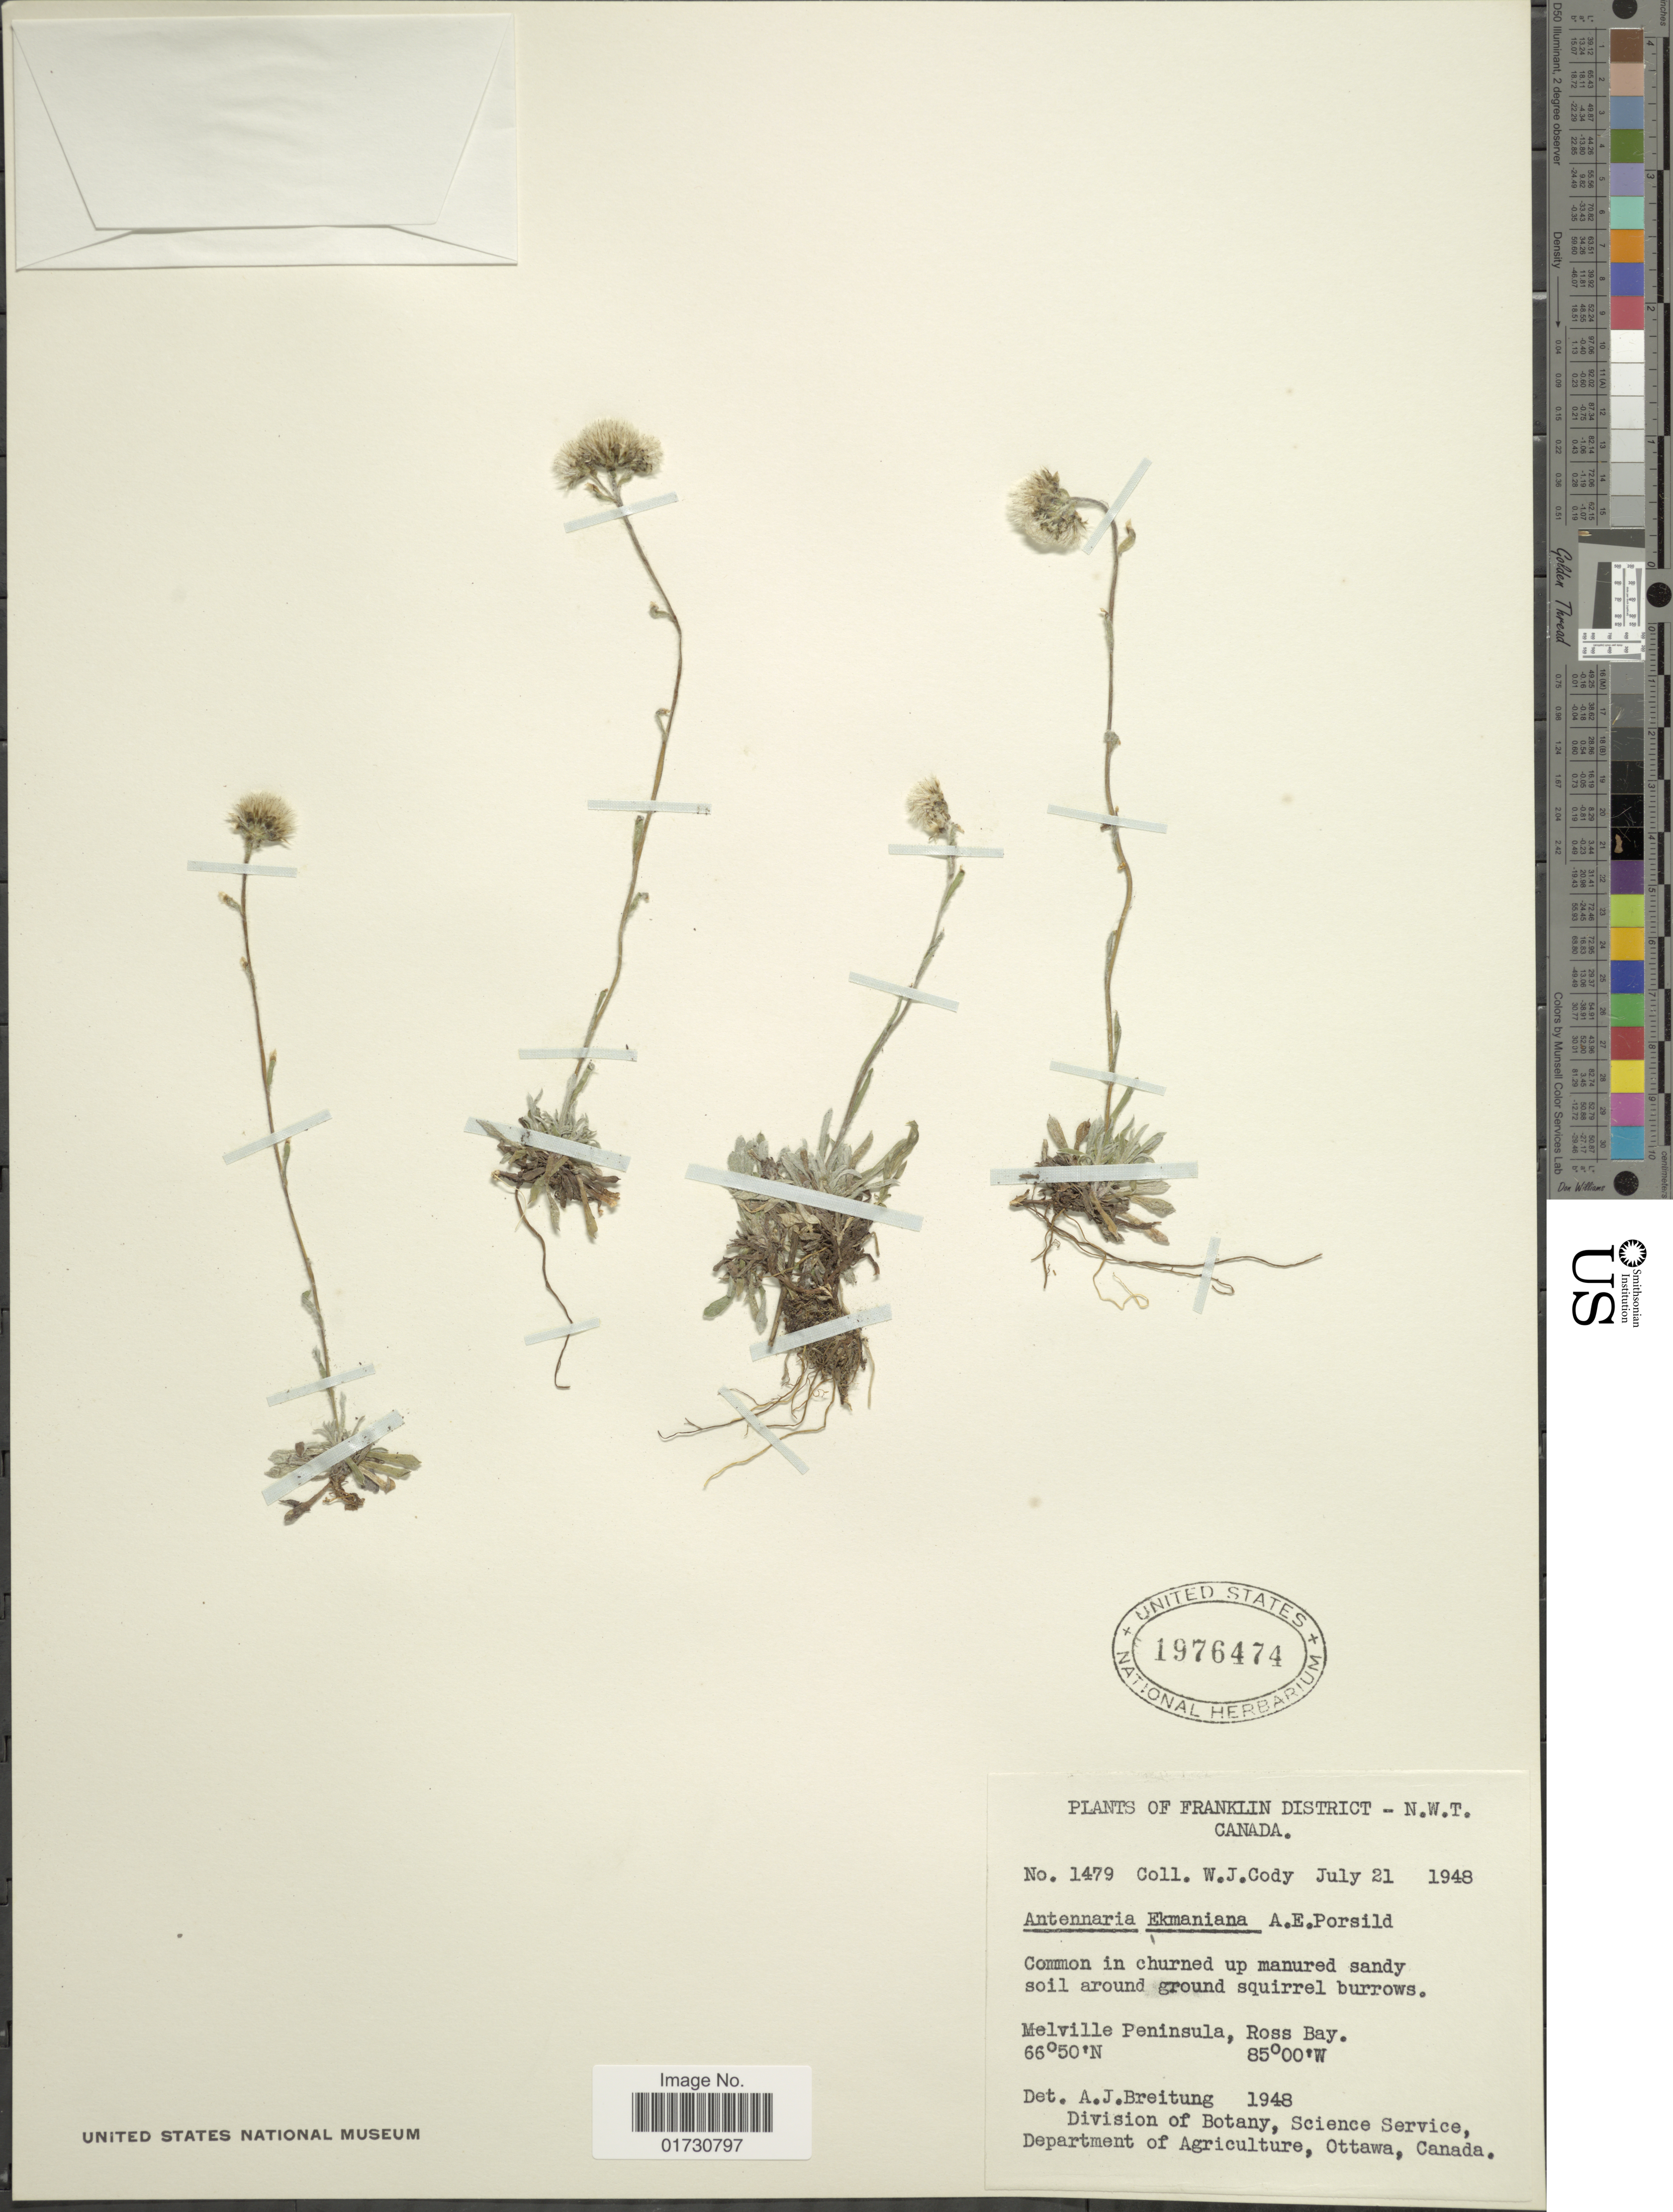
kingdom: Plantae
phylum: Tracheophyta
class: Magnoliopsida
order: Asterales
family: Asteraceae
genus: Antennaria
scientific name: Antennaria ekmaniana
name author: A.E. Porsild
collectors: W. Cody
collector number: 1948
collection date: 1948-07-21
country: Canada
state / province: Northwest Territories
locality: Franklin District, N. W. T., Canada, Melville Peninsula, Ross Bay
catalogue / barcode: US 1976474